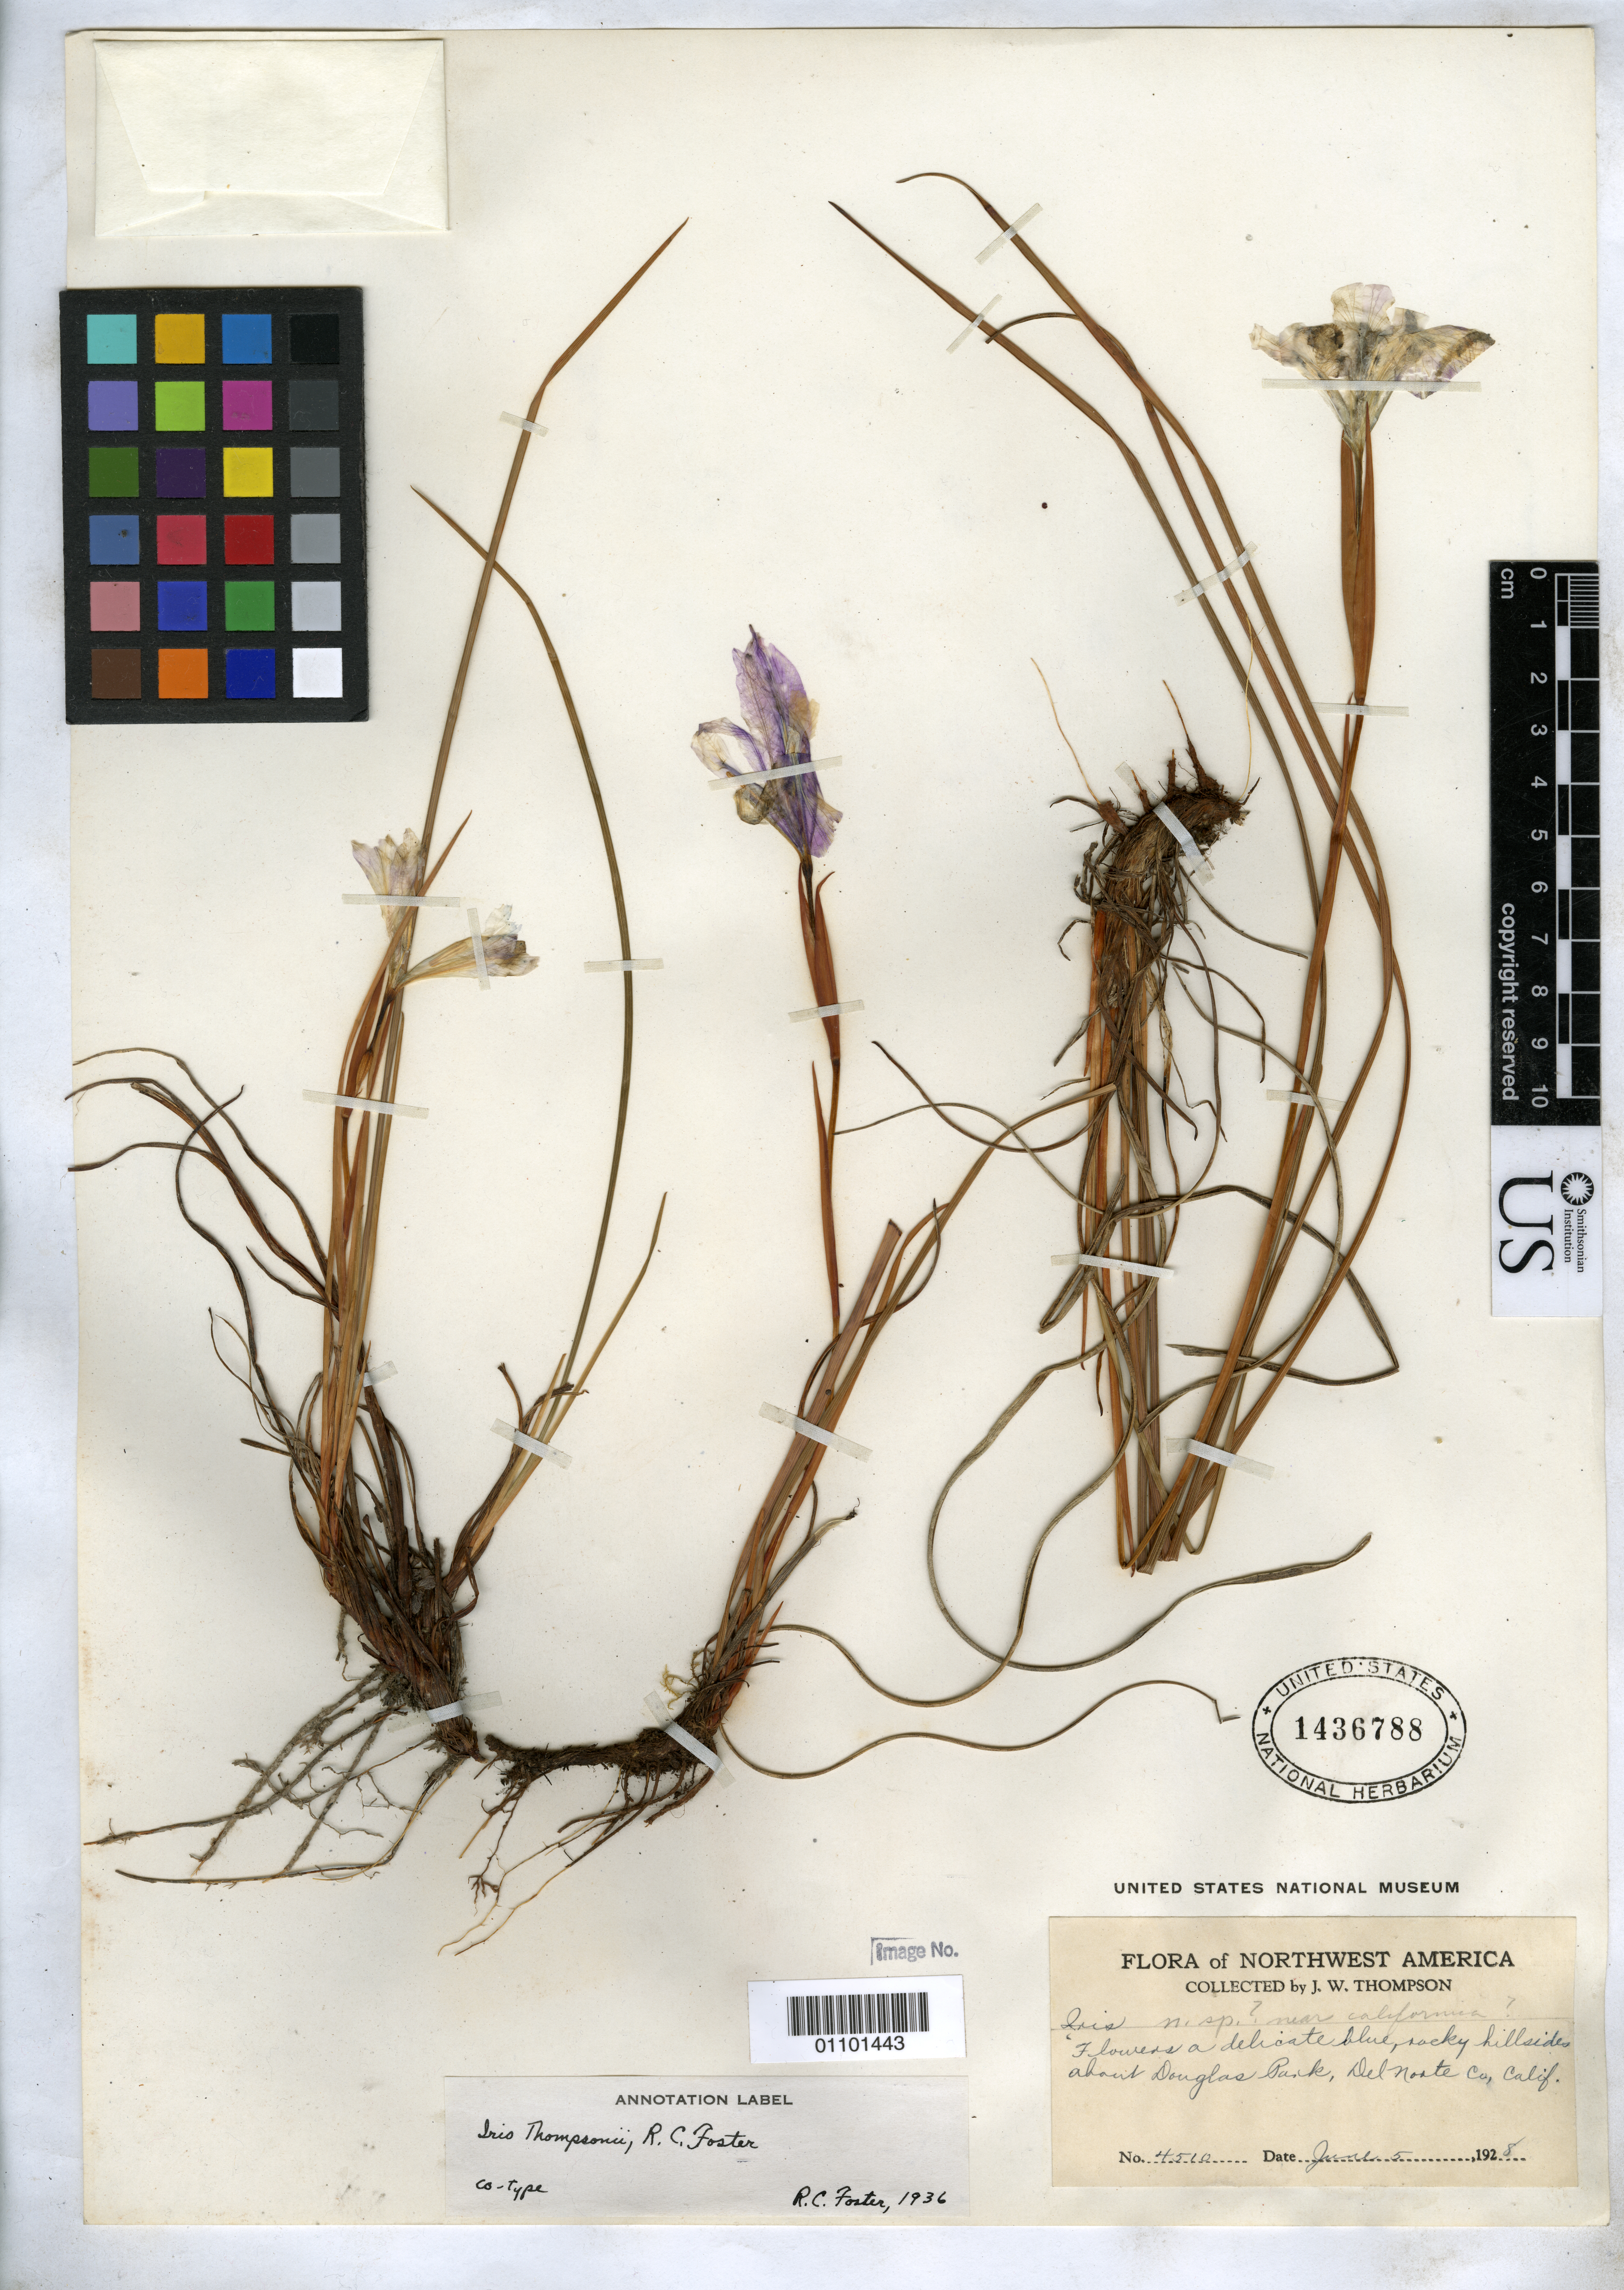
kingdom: Plantae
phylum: Tracheophyta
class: Liliopsida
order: Asparagales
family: Iridaceae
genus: Iris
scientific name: Iris thompsonii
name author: R.C. Foster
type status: Isotype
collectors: J. W. Thompson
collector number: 4510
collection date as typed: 05 Jun 1928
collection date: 1928-06-05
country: United States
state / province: California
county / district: Del Norte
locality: About Douglas Park.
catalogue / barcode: US 1436788